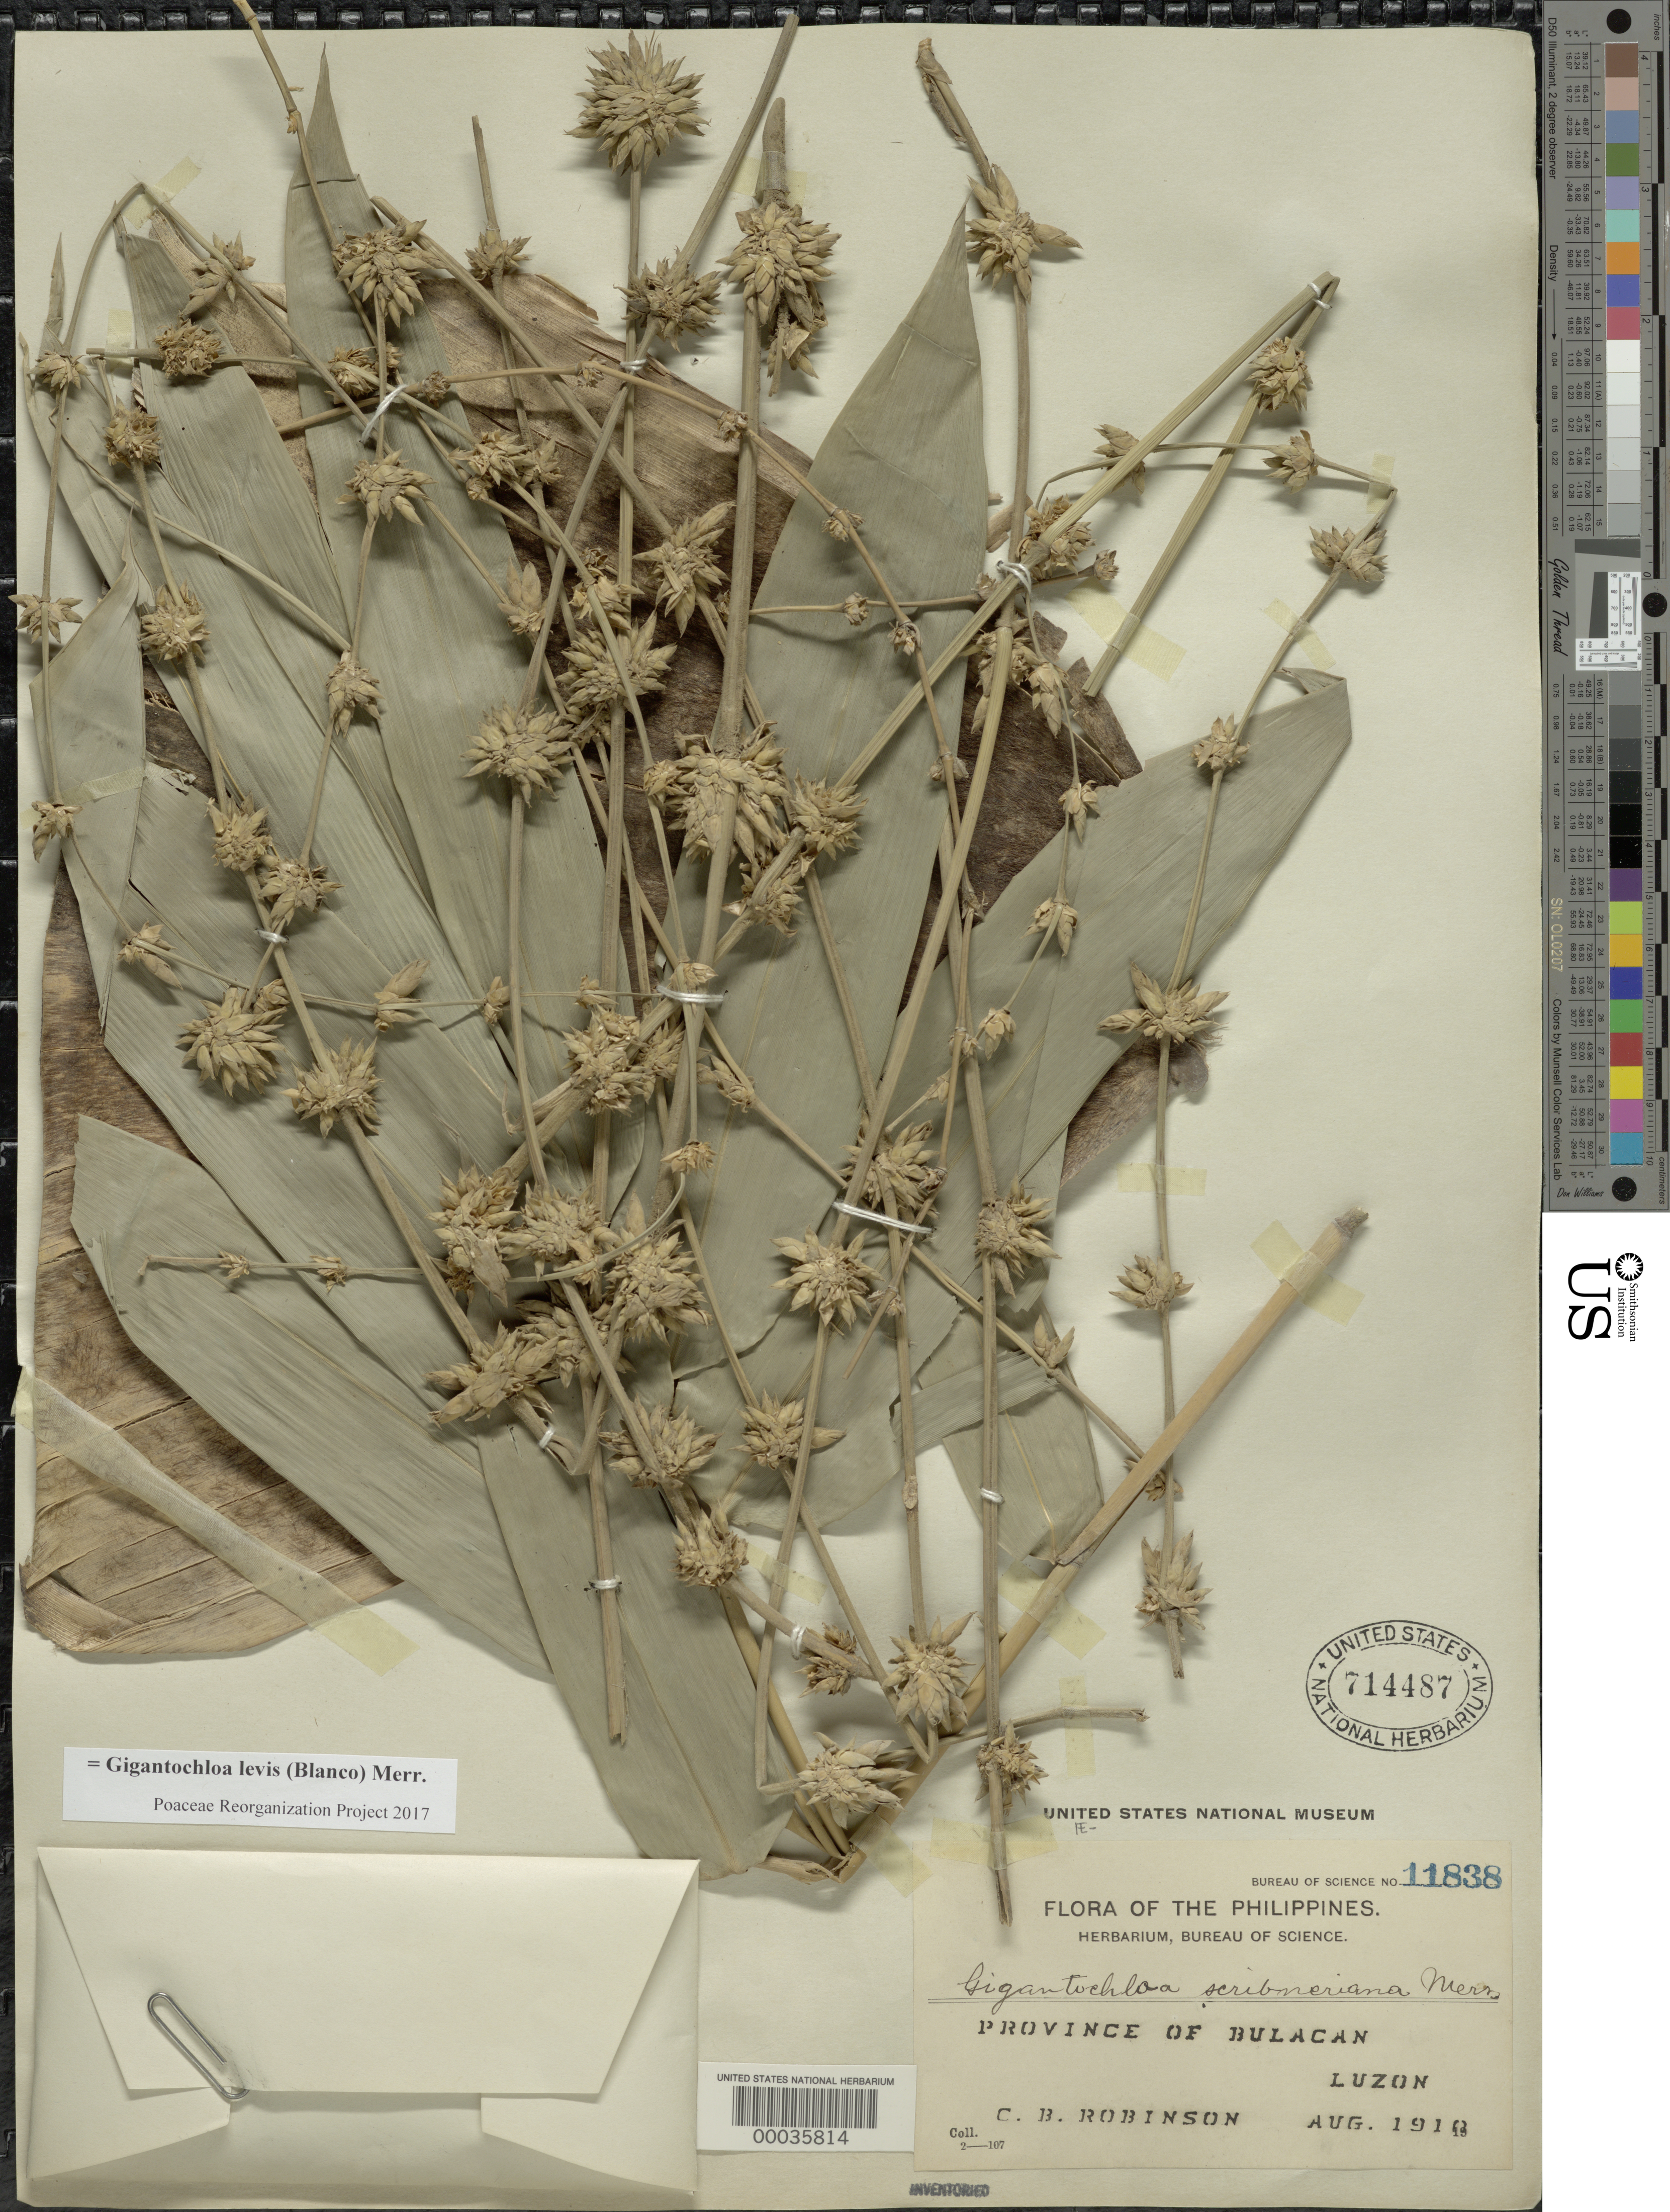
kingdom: Plantae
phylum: Tracheophyta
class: Liliopsida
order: Poales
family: Poaceae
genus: Gigantochloa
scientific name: Gigantochloa levis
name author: (Blanco) Merr.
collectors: C. Robinson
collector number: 11838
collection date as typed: Aug 1918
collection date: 1918-08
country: Philippines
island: Luzon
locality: Baliuag, bulacan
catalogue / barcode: US 714487